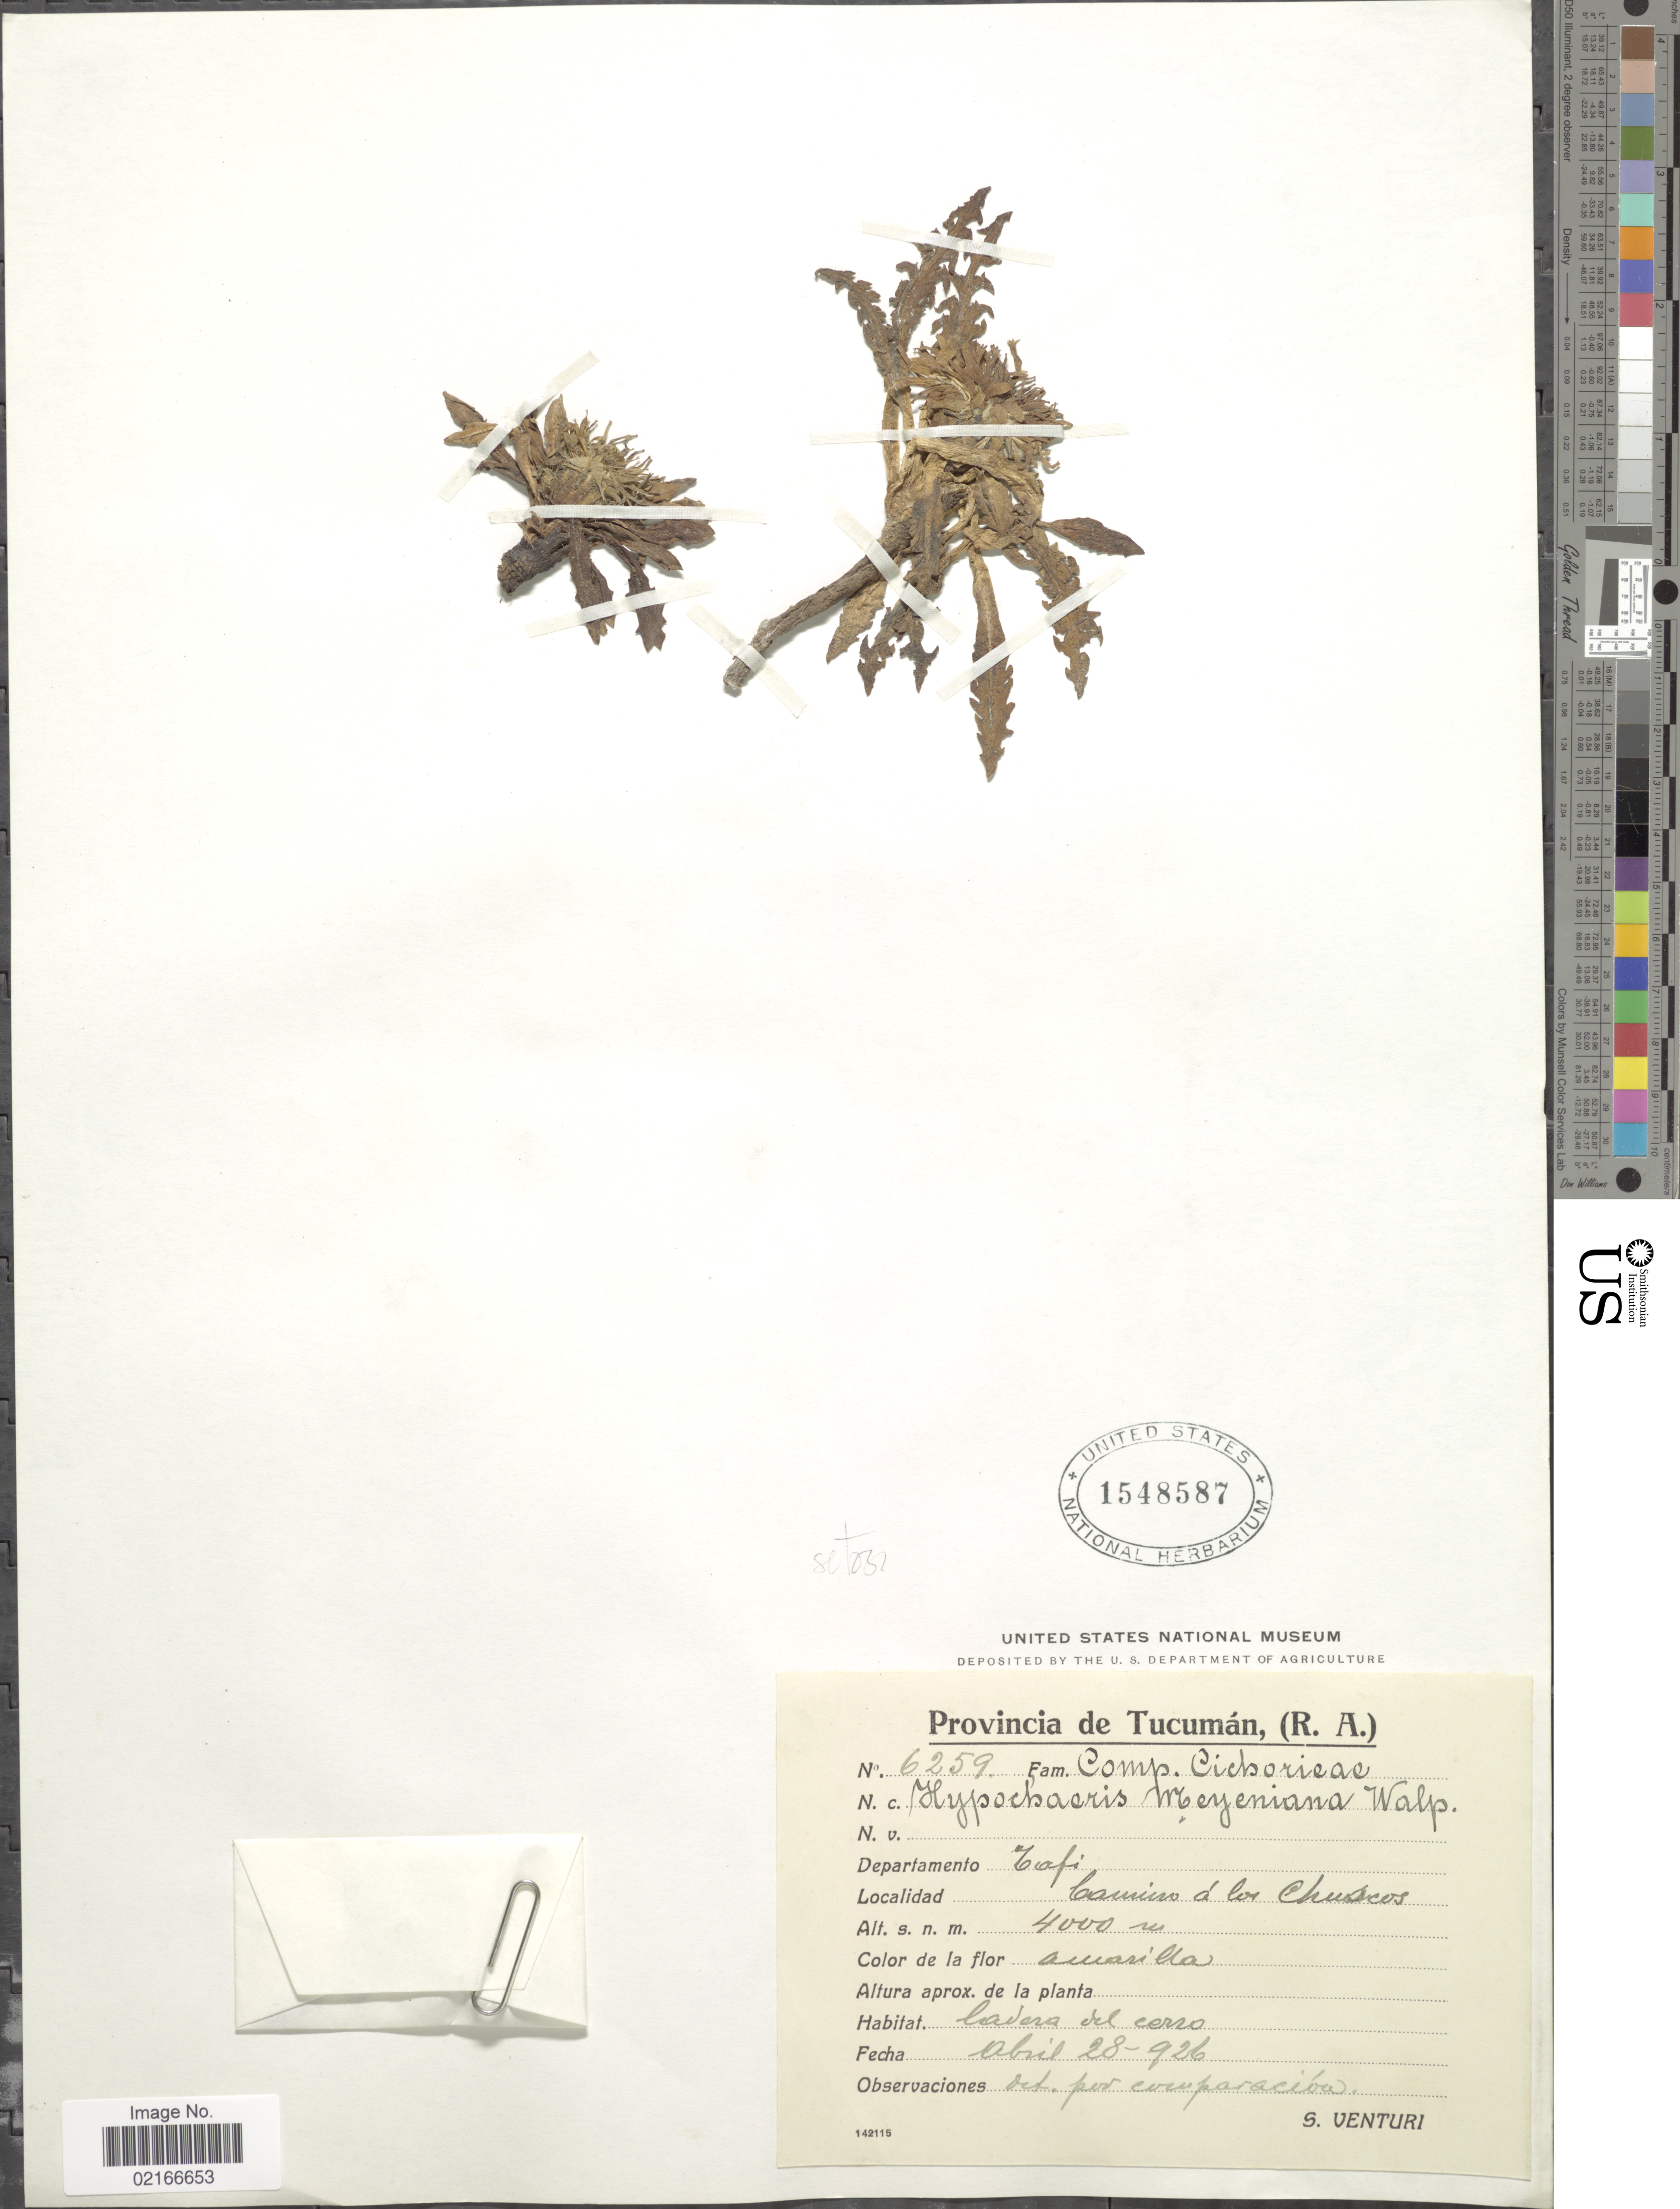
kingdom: Plantae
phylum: Tracheophyta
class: Magnoliopsida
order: Asterales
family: Asteraceae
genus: Hypochaeris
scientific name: Hypochaeris meyeniana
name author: (Walp.) Benth. & Hook. f. ex Griseb.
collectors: S. Venturi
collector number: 6259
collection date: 1926-04-28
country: Argentina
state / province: Tucuman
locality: Departamento Tafi. Camino á los Chuscos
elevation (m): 4000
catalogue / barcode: US 1548587